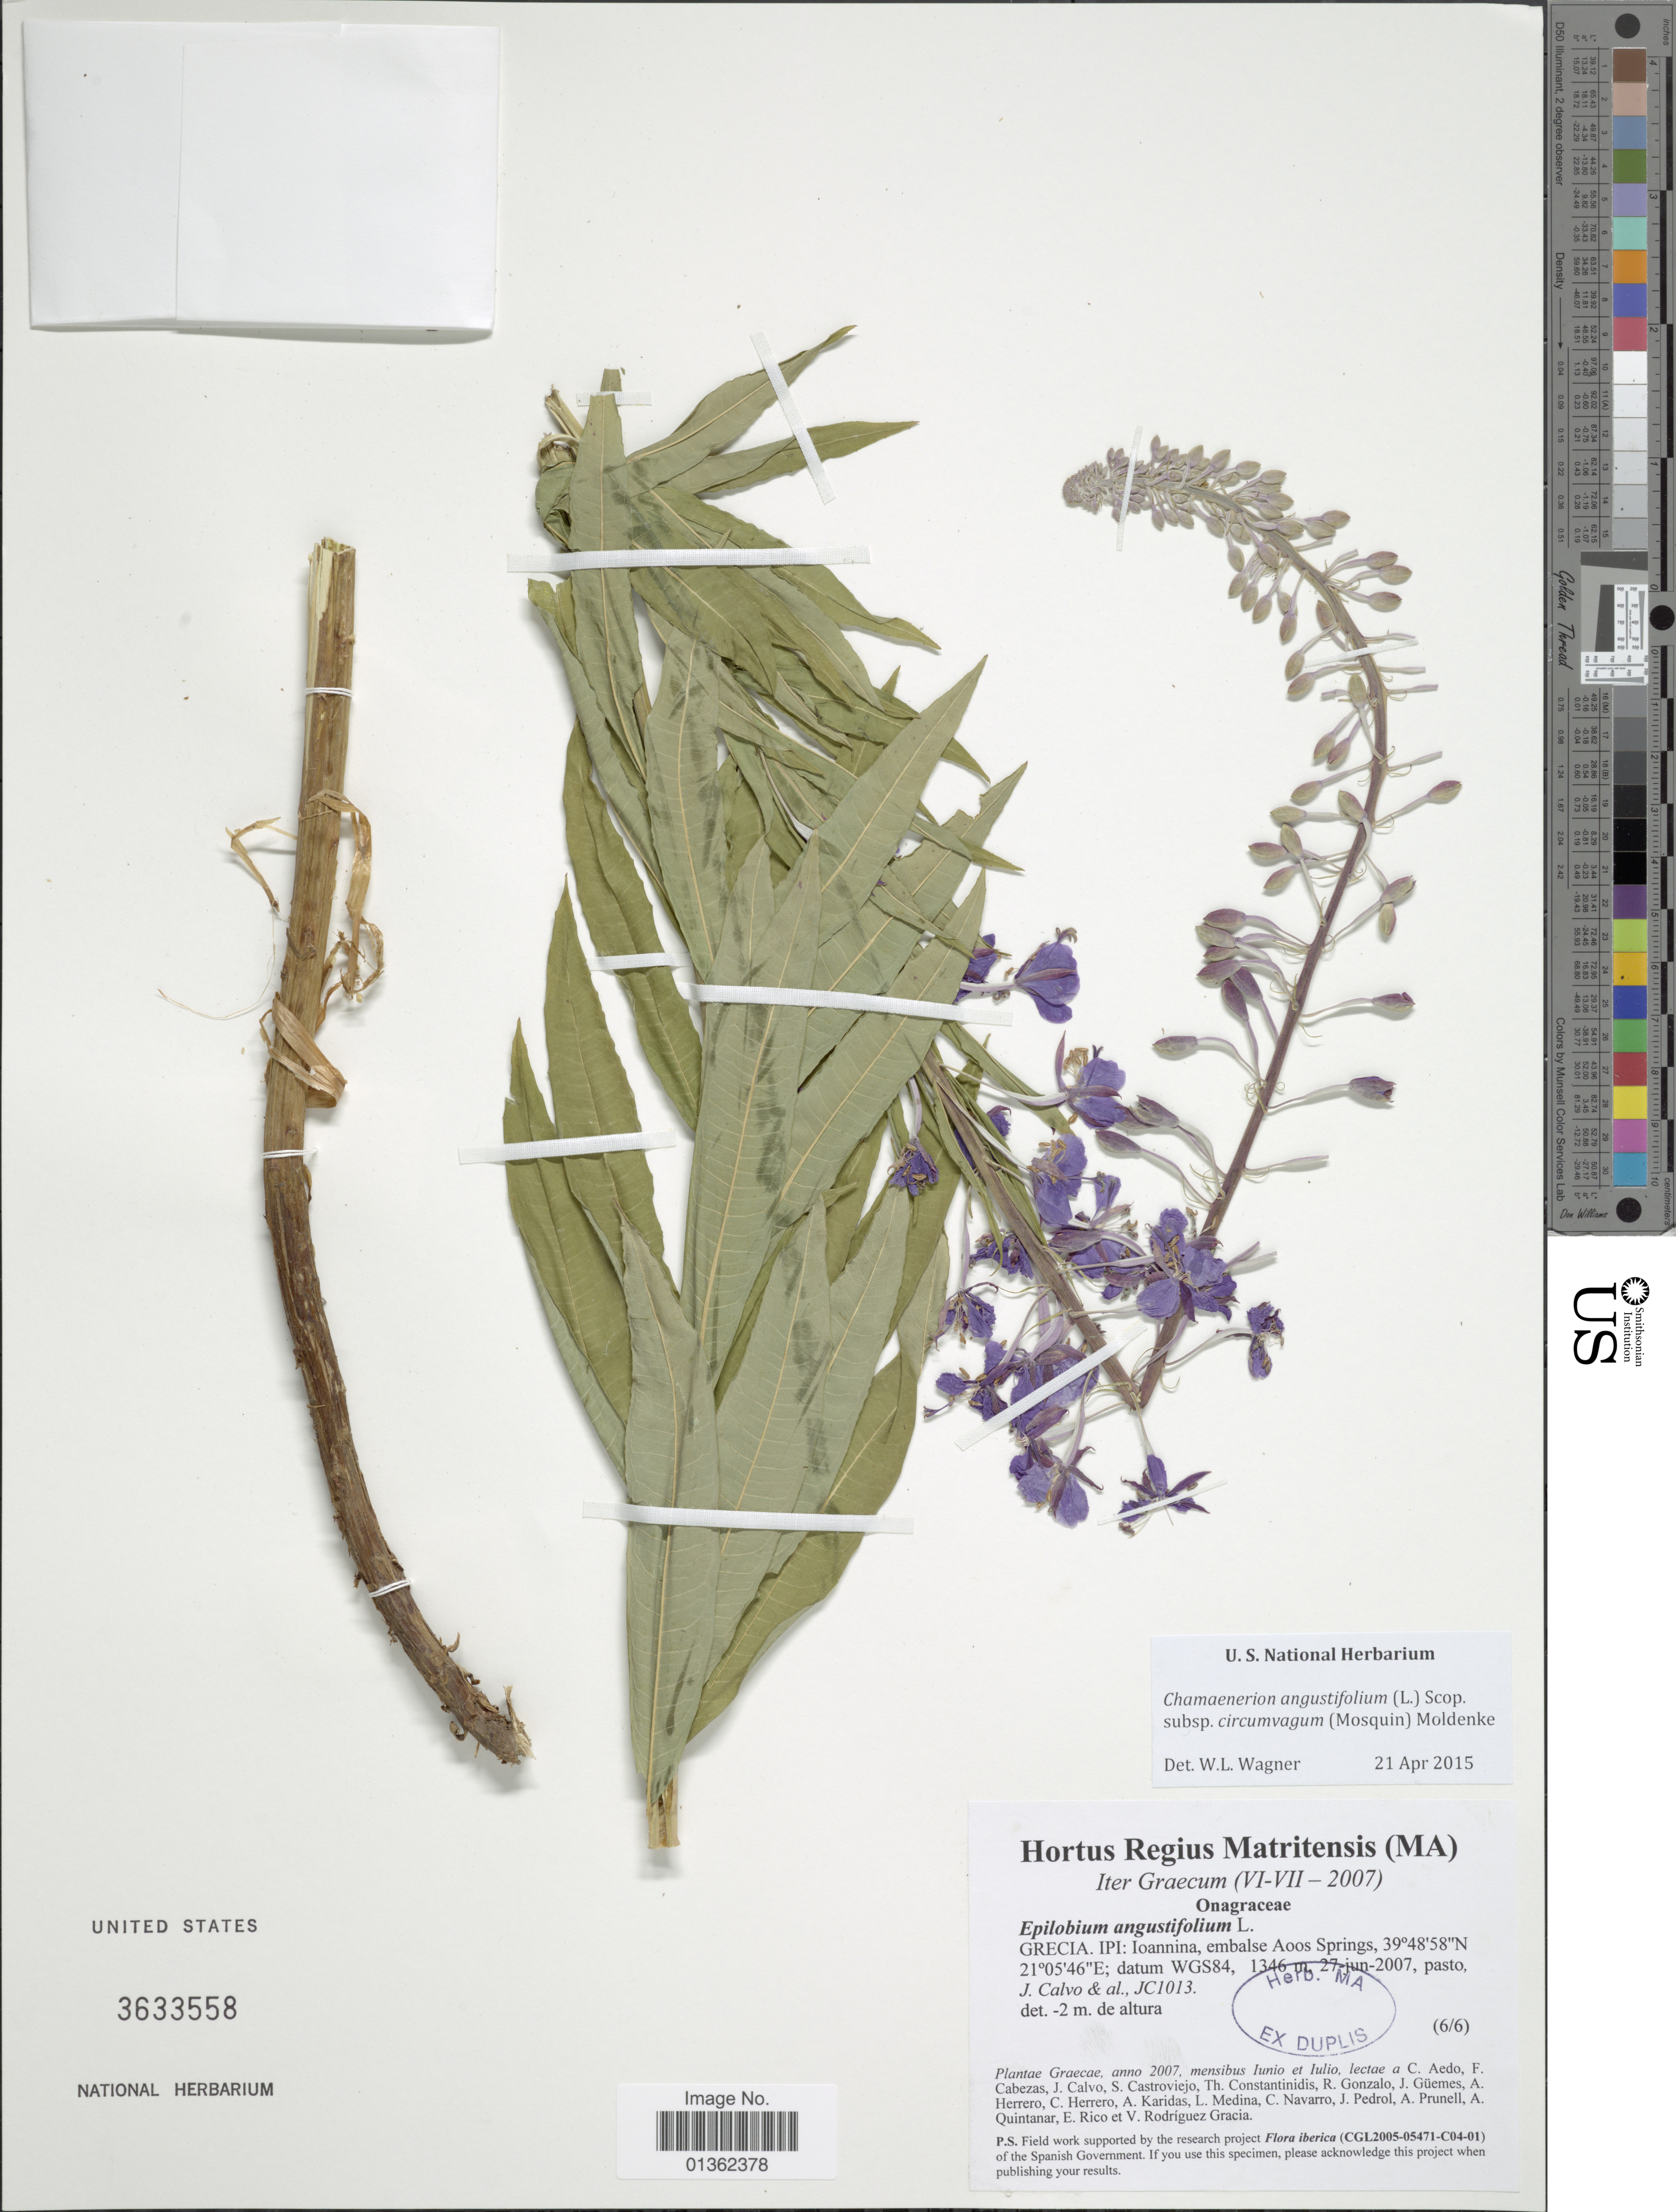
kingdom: Plantae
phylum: Tracheophyta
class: Magnoliopsida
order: Myrtales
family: Onagraceae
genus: Chamaenerion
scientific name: Chamaenerion angustifolium subsp. circumvagum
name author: (Mosquin) Moldenke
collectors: J. Calvo & et al.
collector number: JC1013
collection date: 2007-06-27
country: Greece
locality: IPI: Ioannina, embalse Aoos Springs.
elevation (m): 1346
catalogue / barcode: US 3633558